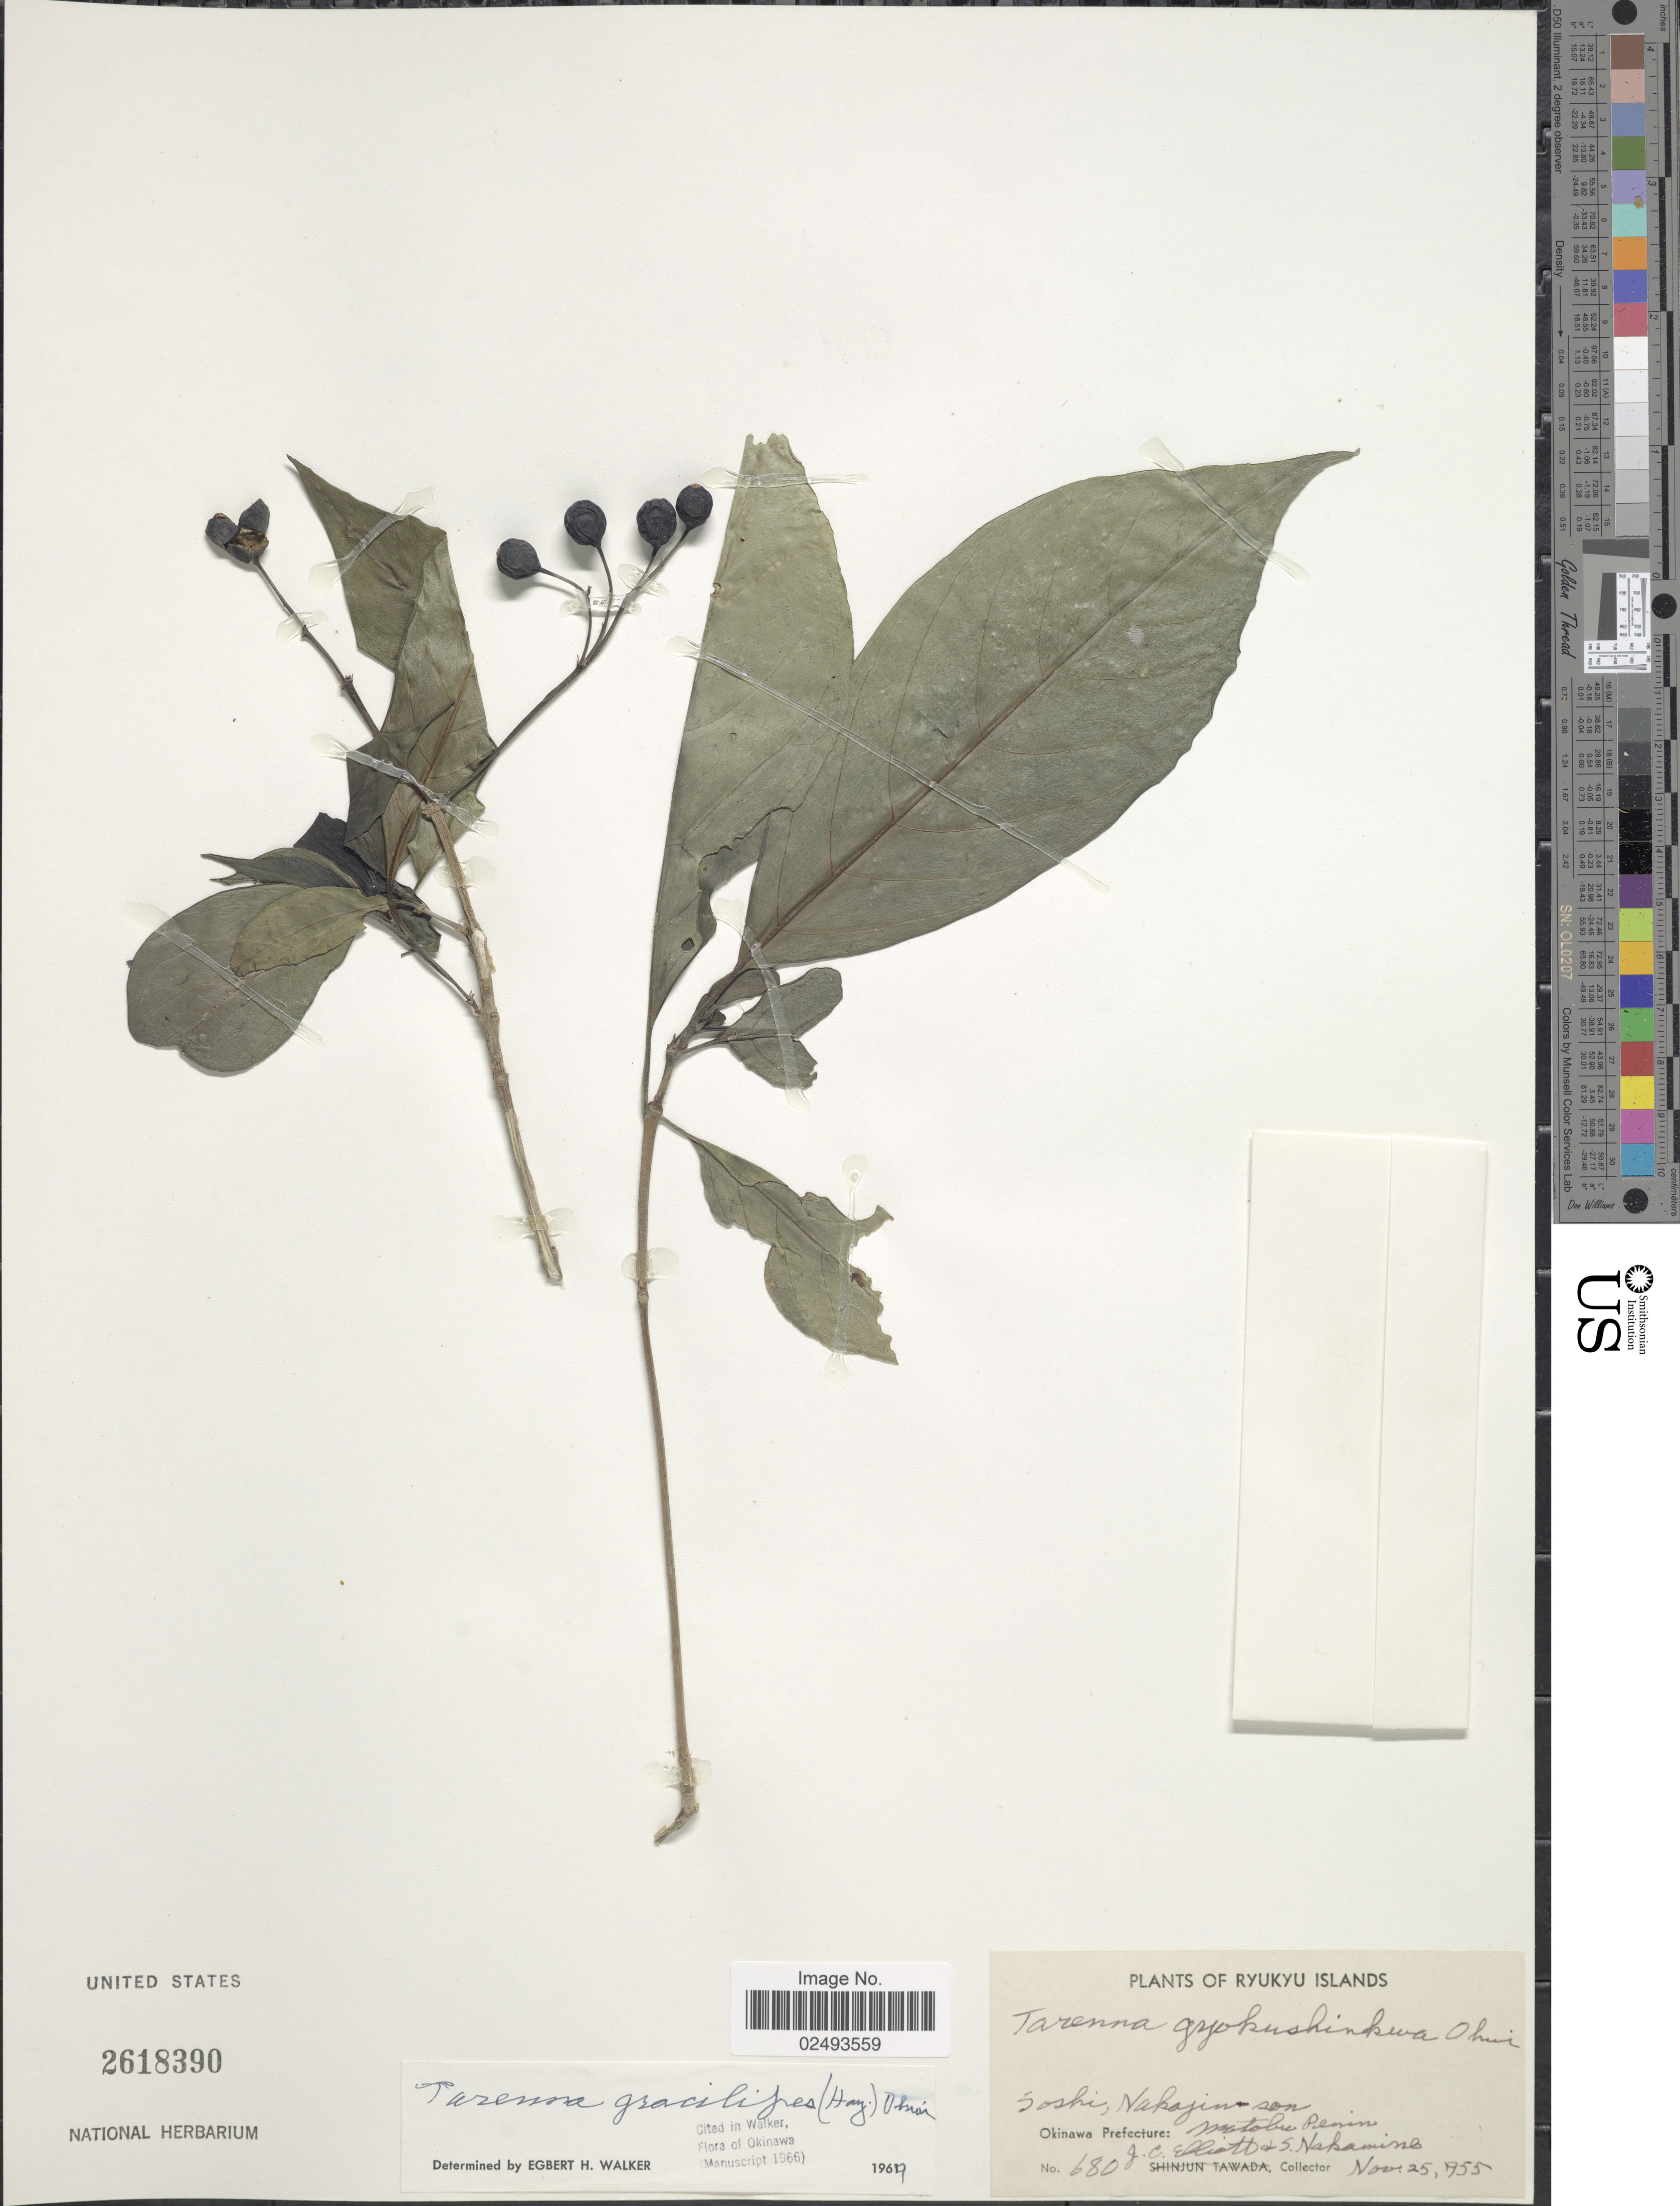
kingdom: Plantae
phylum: Tracheophyta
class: Magnoliopsida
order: Gentianales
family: Rubiaceae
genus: Tarenna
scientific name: Tarenna gracilipes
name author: (Hayata) Ohwi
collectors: J. Elliot & S. Nakamina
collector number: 680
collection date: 1955-11-25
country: Japan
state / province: Okinawa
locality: Ryukyu Islands, Soshi, Nakajin-son, Okinawa Prefecture: Motobu Penin.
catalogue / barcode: US 2618390